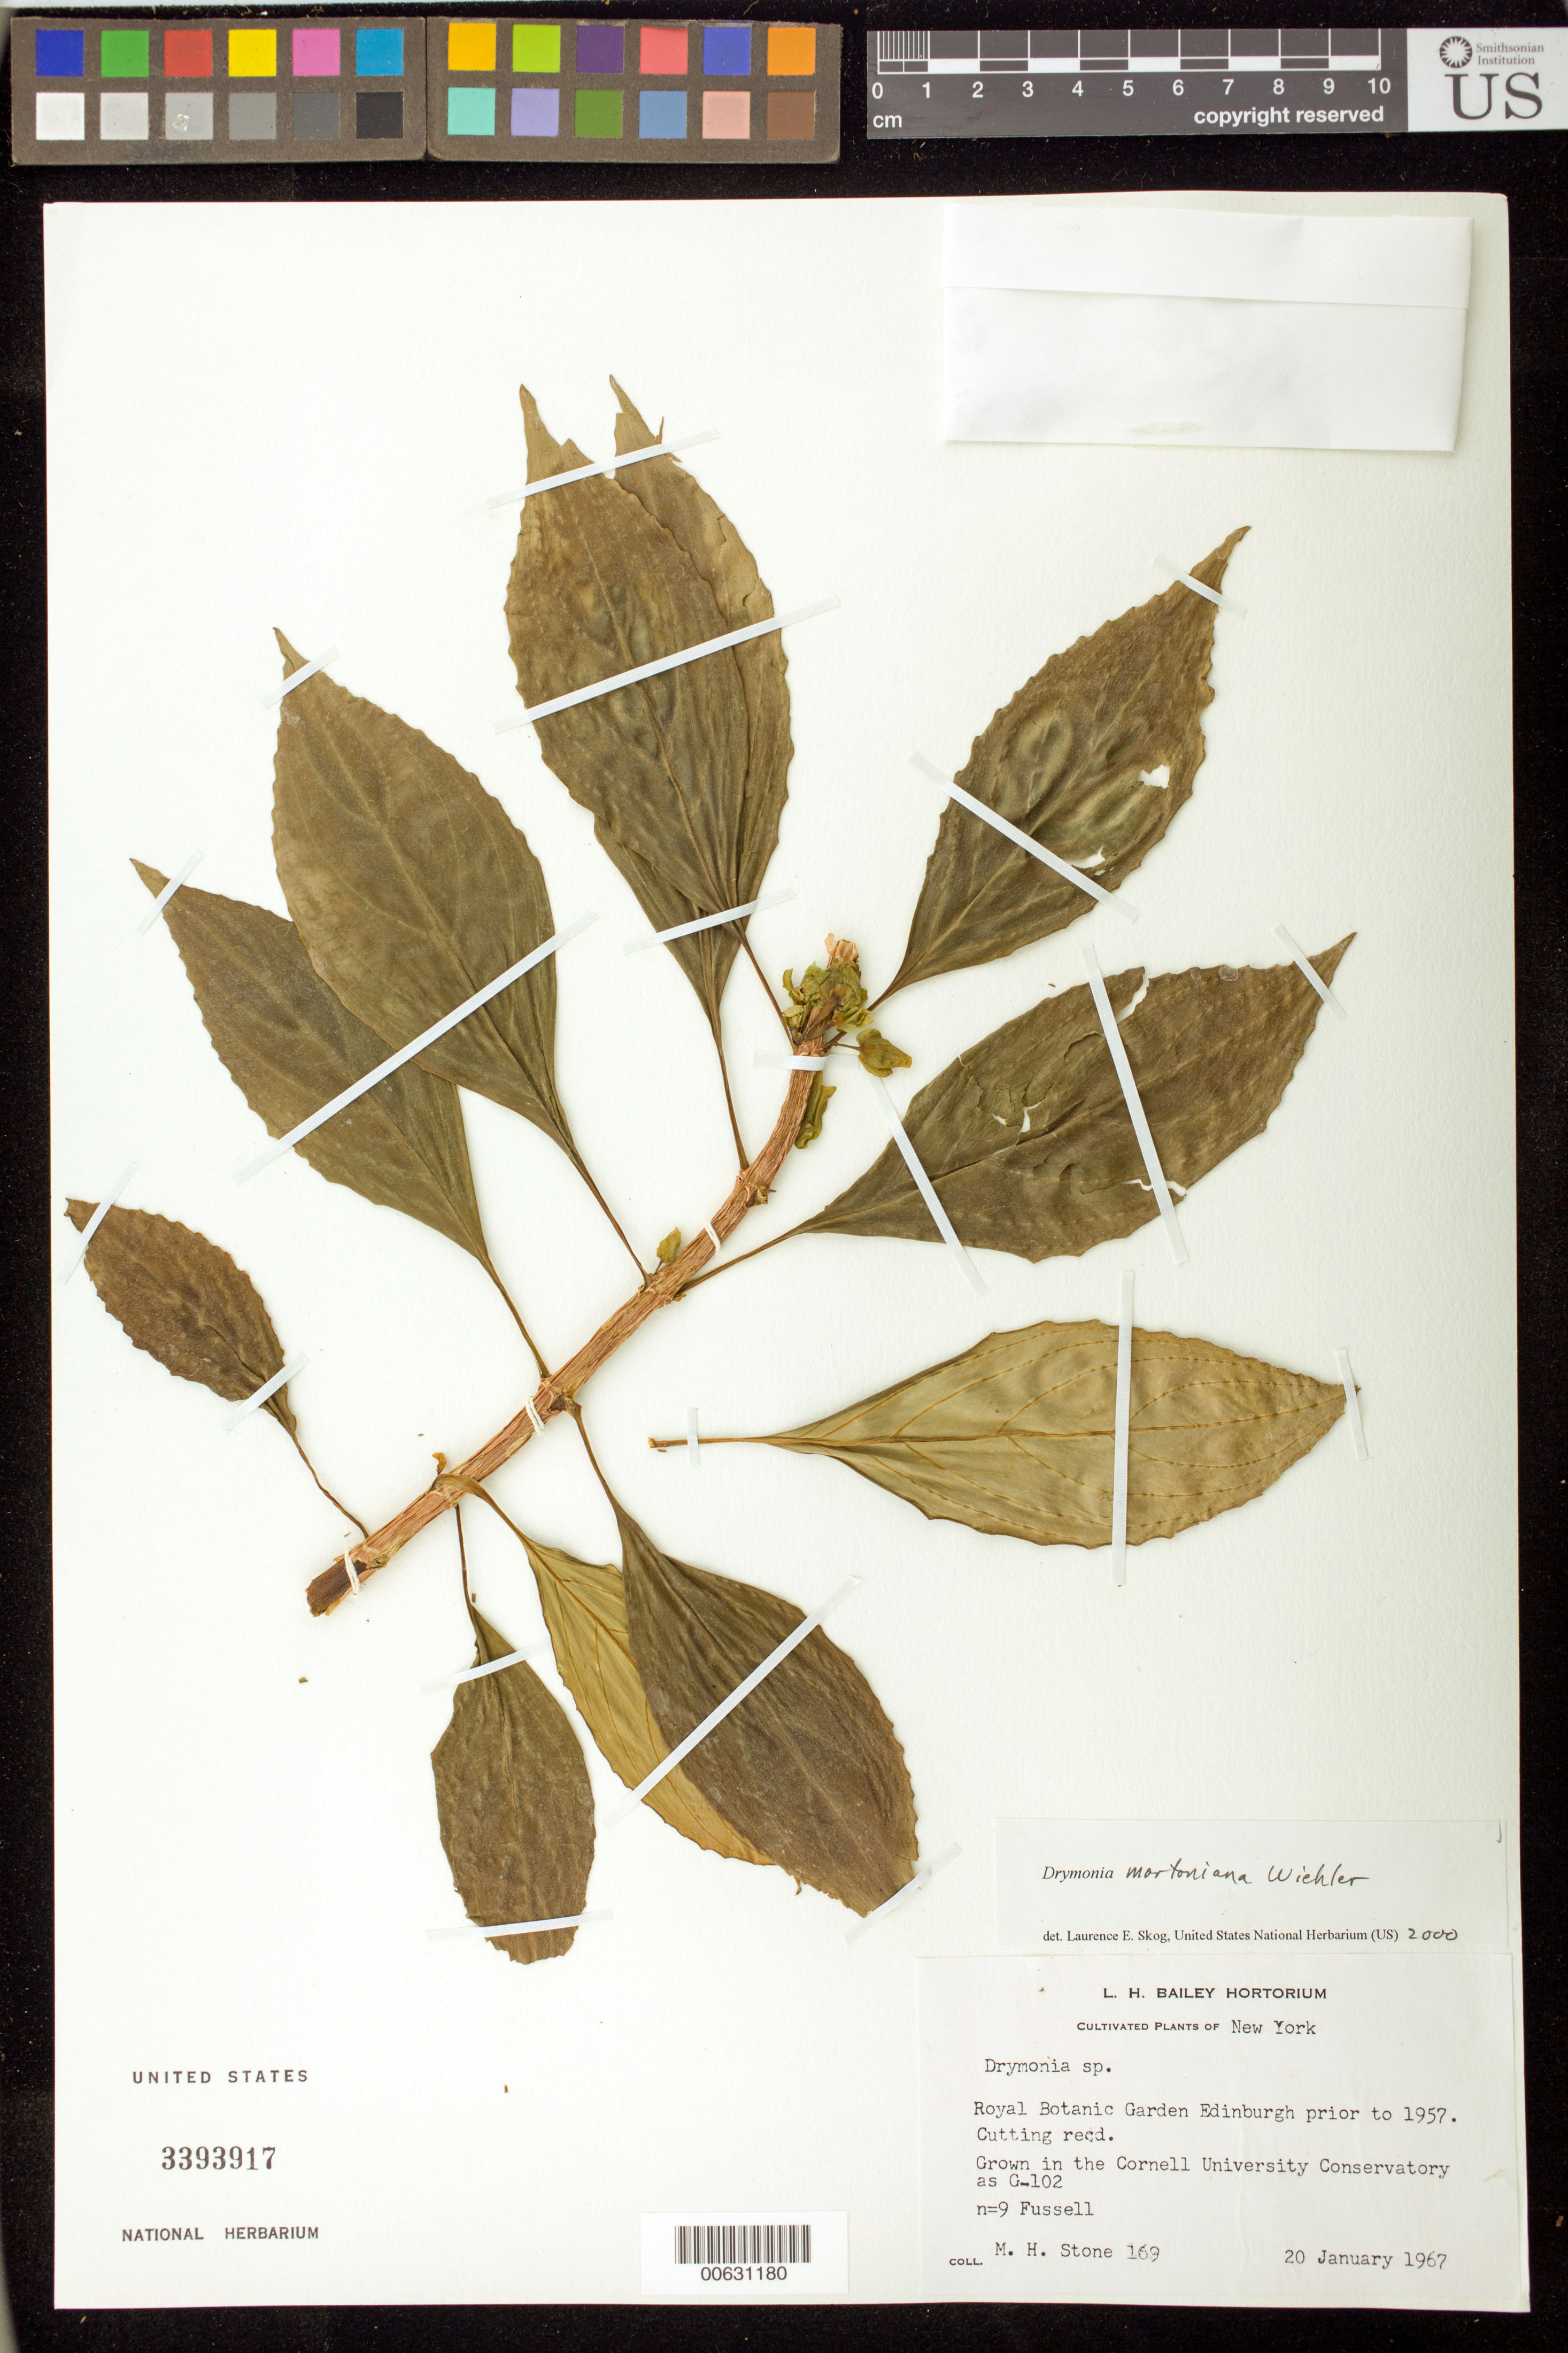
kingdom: Plantae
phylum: Tracheophyta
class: Magnoliopsida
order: Lamiales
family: Gesneriaceae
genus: Drymonia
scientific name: Drymonia mortoniana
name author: Wiehler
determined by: Skog, Laurence E.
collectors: M. Stone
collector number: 169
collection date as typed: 20 Jan 1967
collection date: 1967-01-20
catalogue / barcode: US 3393917